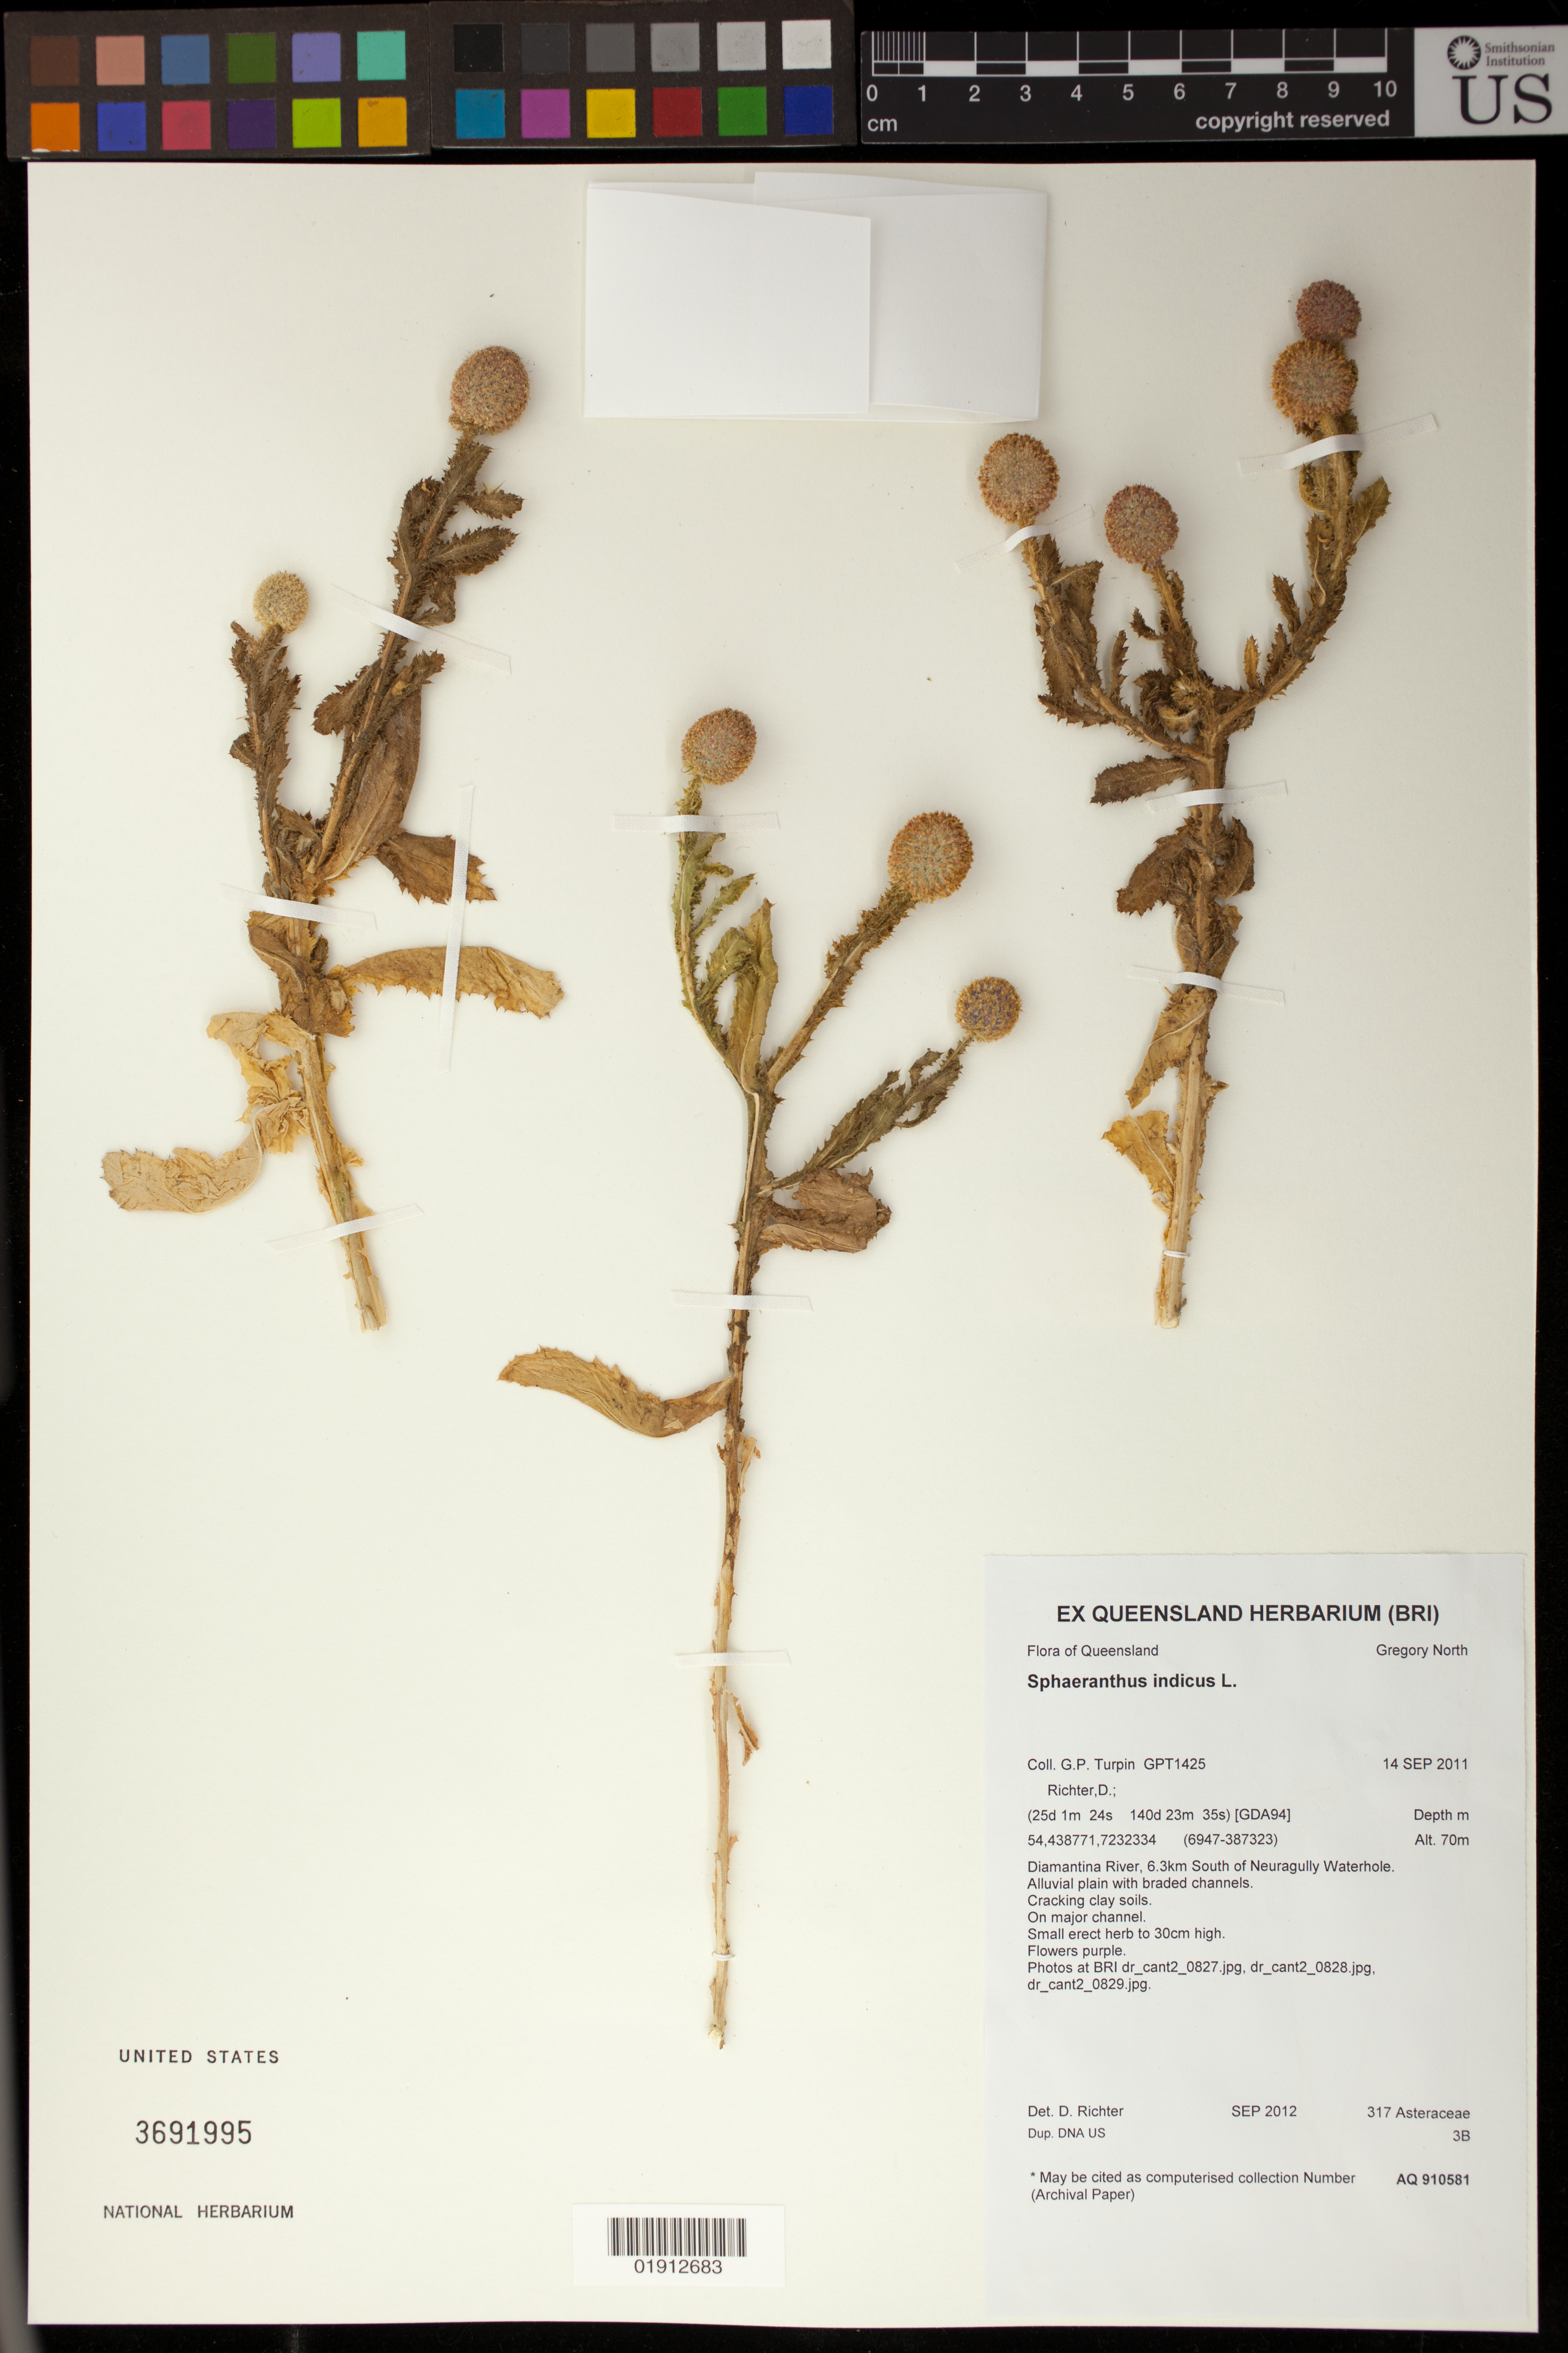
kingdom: Plantae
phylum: Tracheophyta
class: Magnoliopsida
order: Asterales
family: Asteraceae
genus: Sphaeranthus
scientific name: Sphaeranthus indicus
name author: L.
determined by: Richter, D.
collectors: G. Turpin & D. Richter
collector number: GPT1425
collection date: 2011-09-14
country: Australia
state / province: Queensland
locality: Gregory North, Diamantina River, 6.3km South of Neuragully Waterhole.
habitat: Alluvial plain with braded channels.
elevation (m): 70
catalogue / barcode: US 3691995